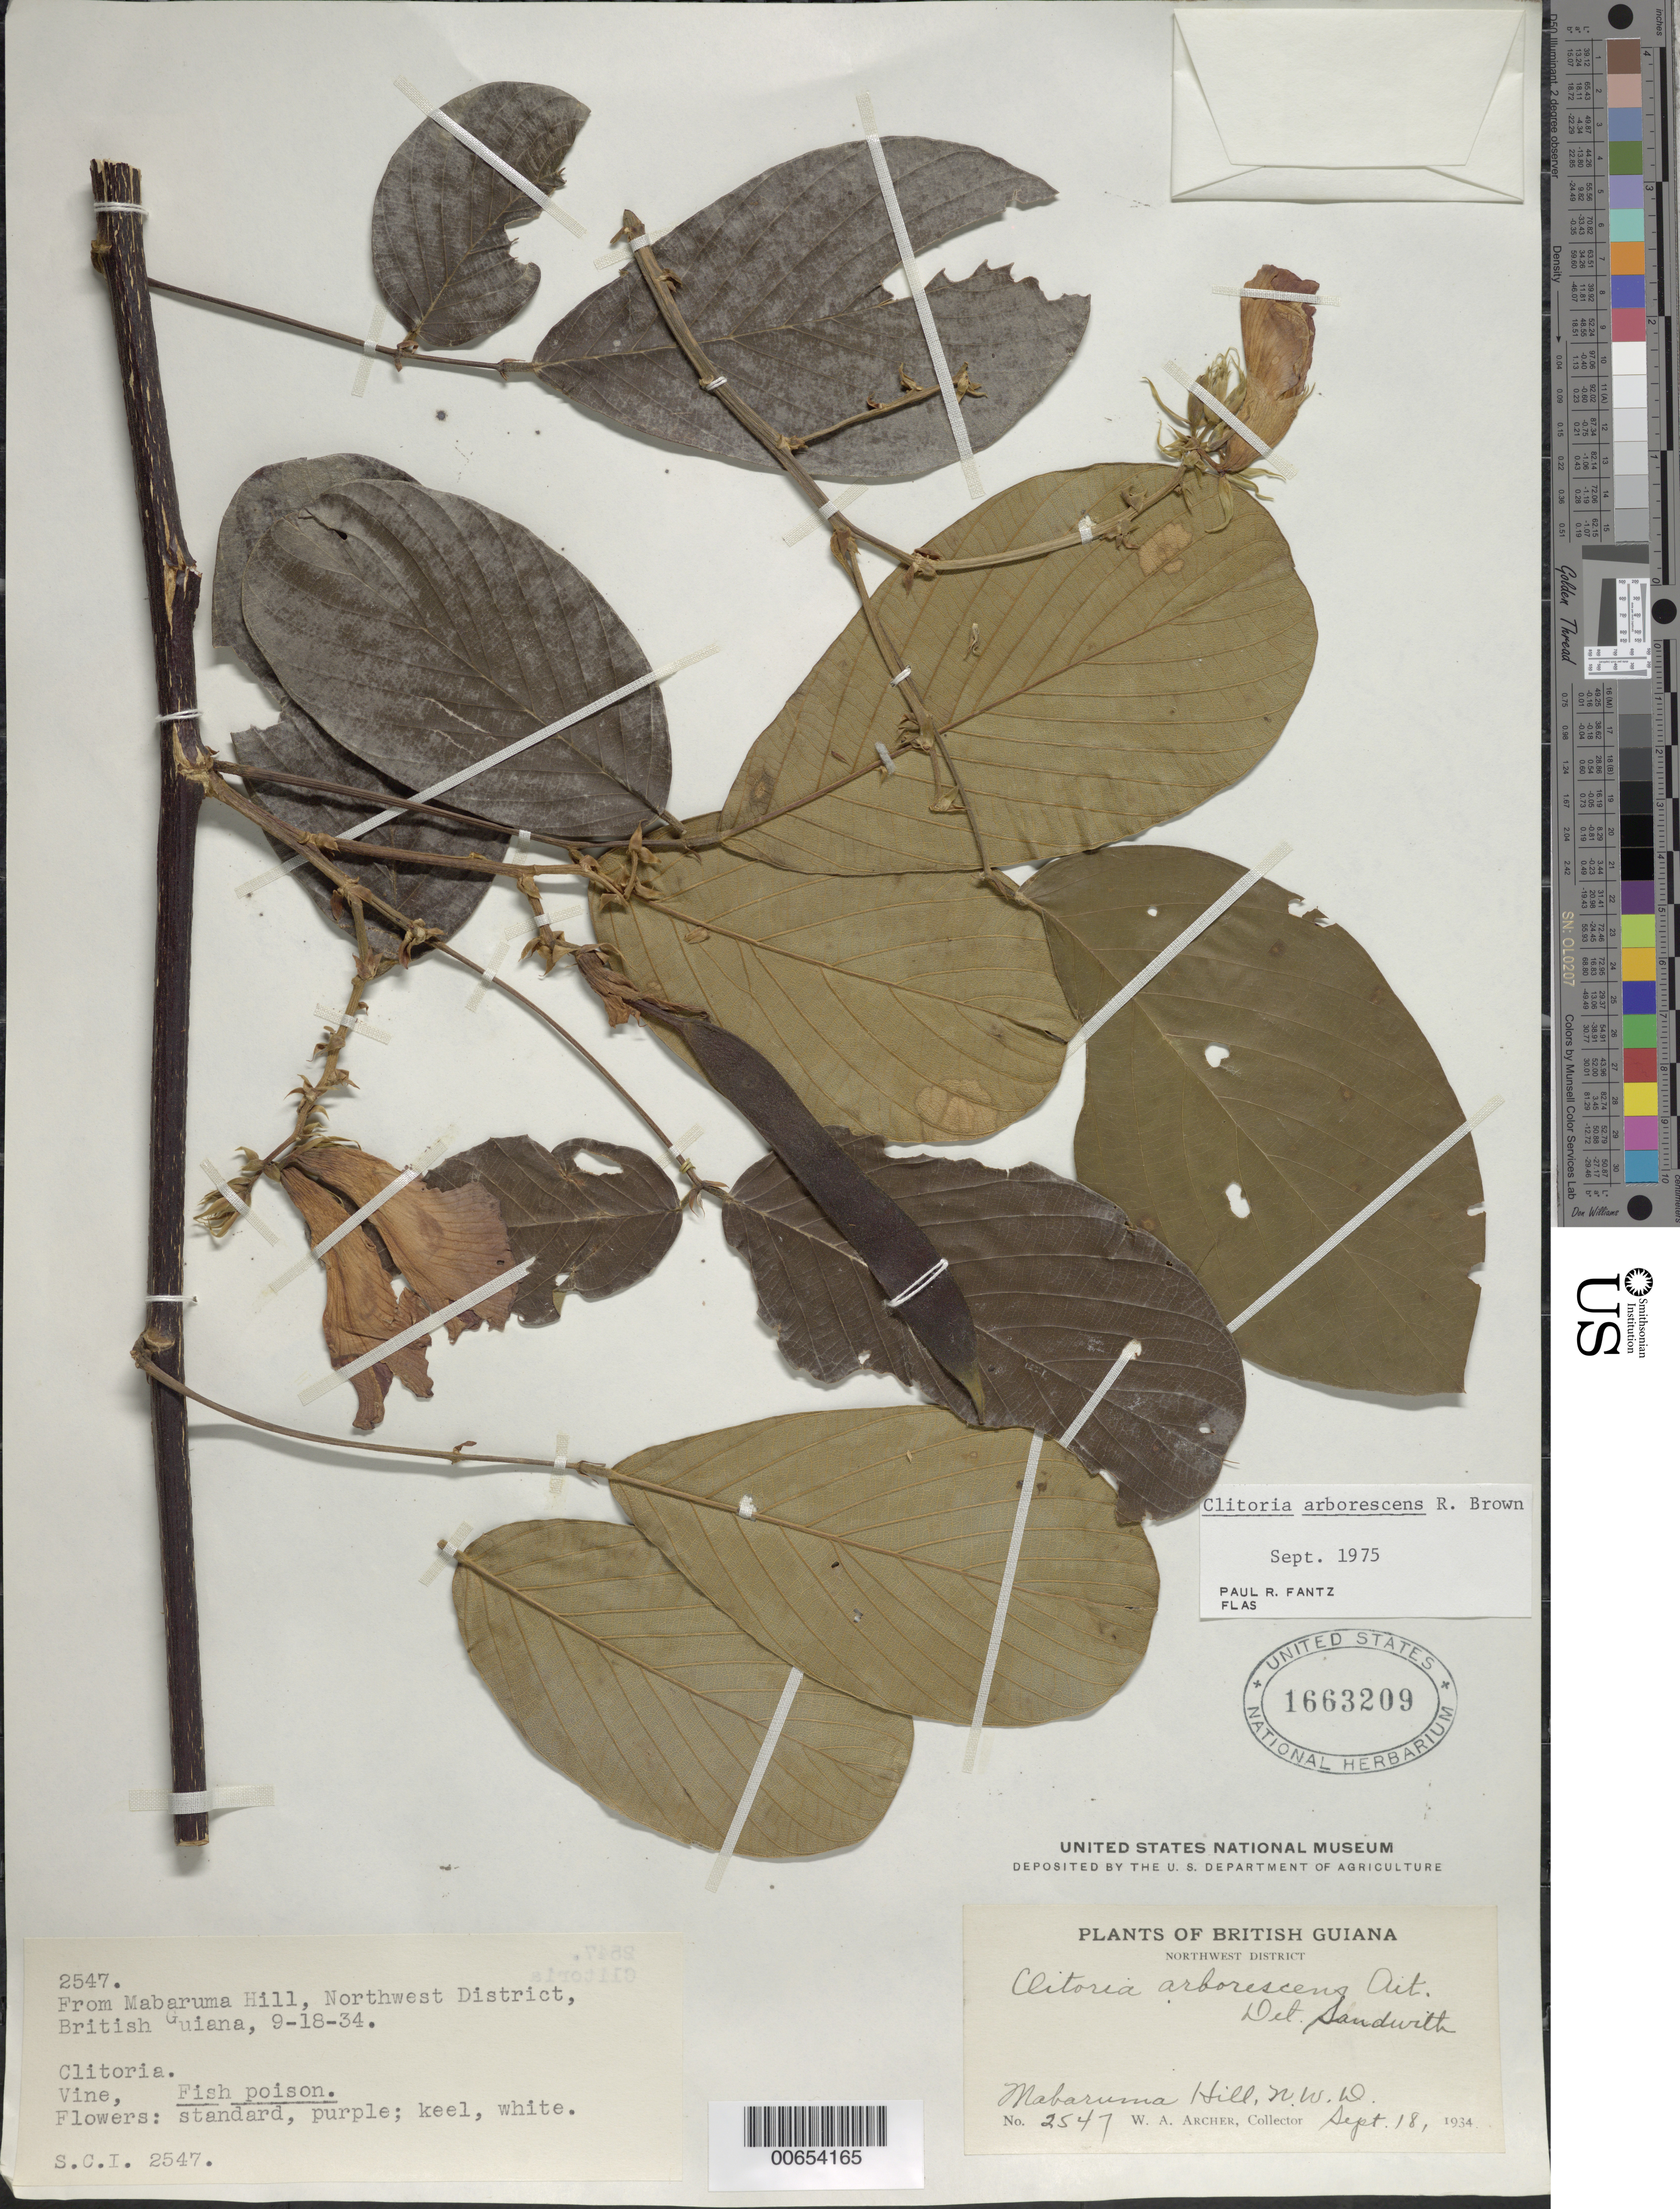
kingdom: Plantae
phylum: Tracheophyta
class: Magnoliopsida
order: Fabales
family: Fabaceae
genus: Clitoria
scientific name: Clitoria arborescens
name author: R. Br.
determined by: Fantz, P. R., (FLAS), University of Florida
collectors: W. A. Archer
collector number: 2547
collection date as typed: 18-Sep-34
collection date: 1934-09-18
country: Guyana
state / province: Barima-Waini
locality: Mabaruma Compound, NW Dist.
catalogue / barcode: US 1663209